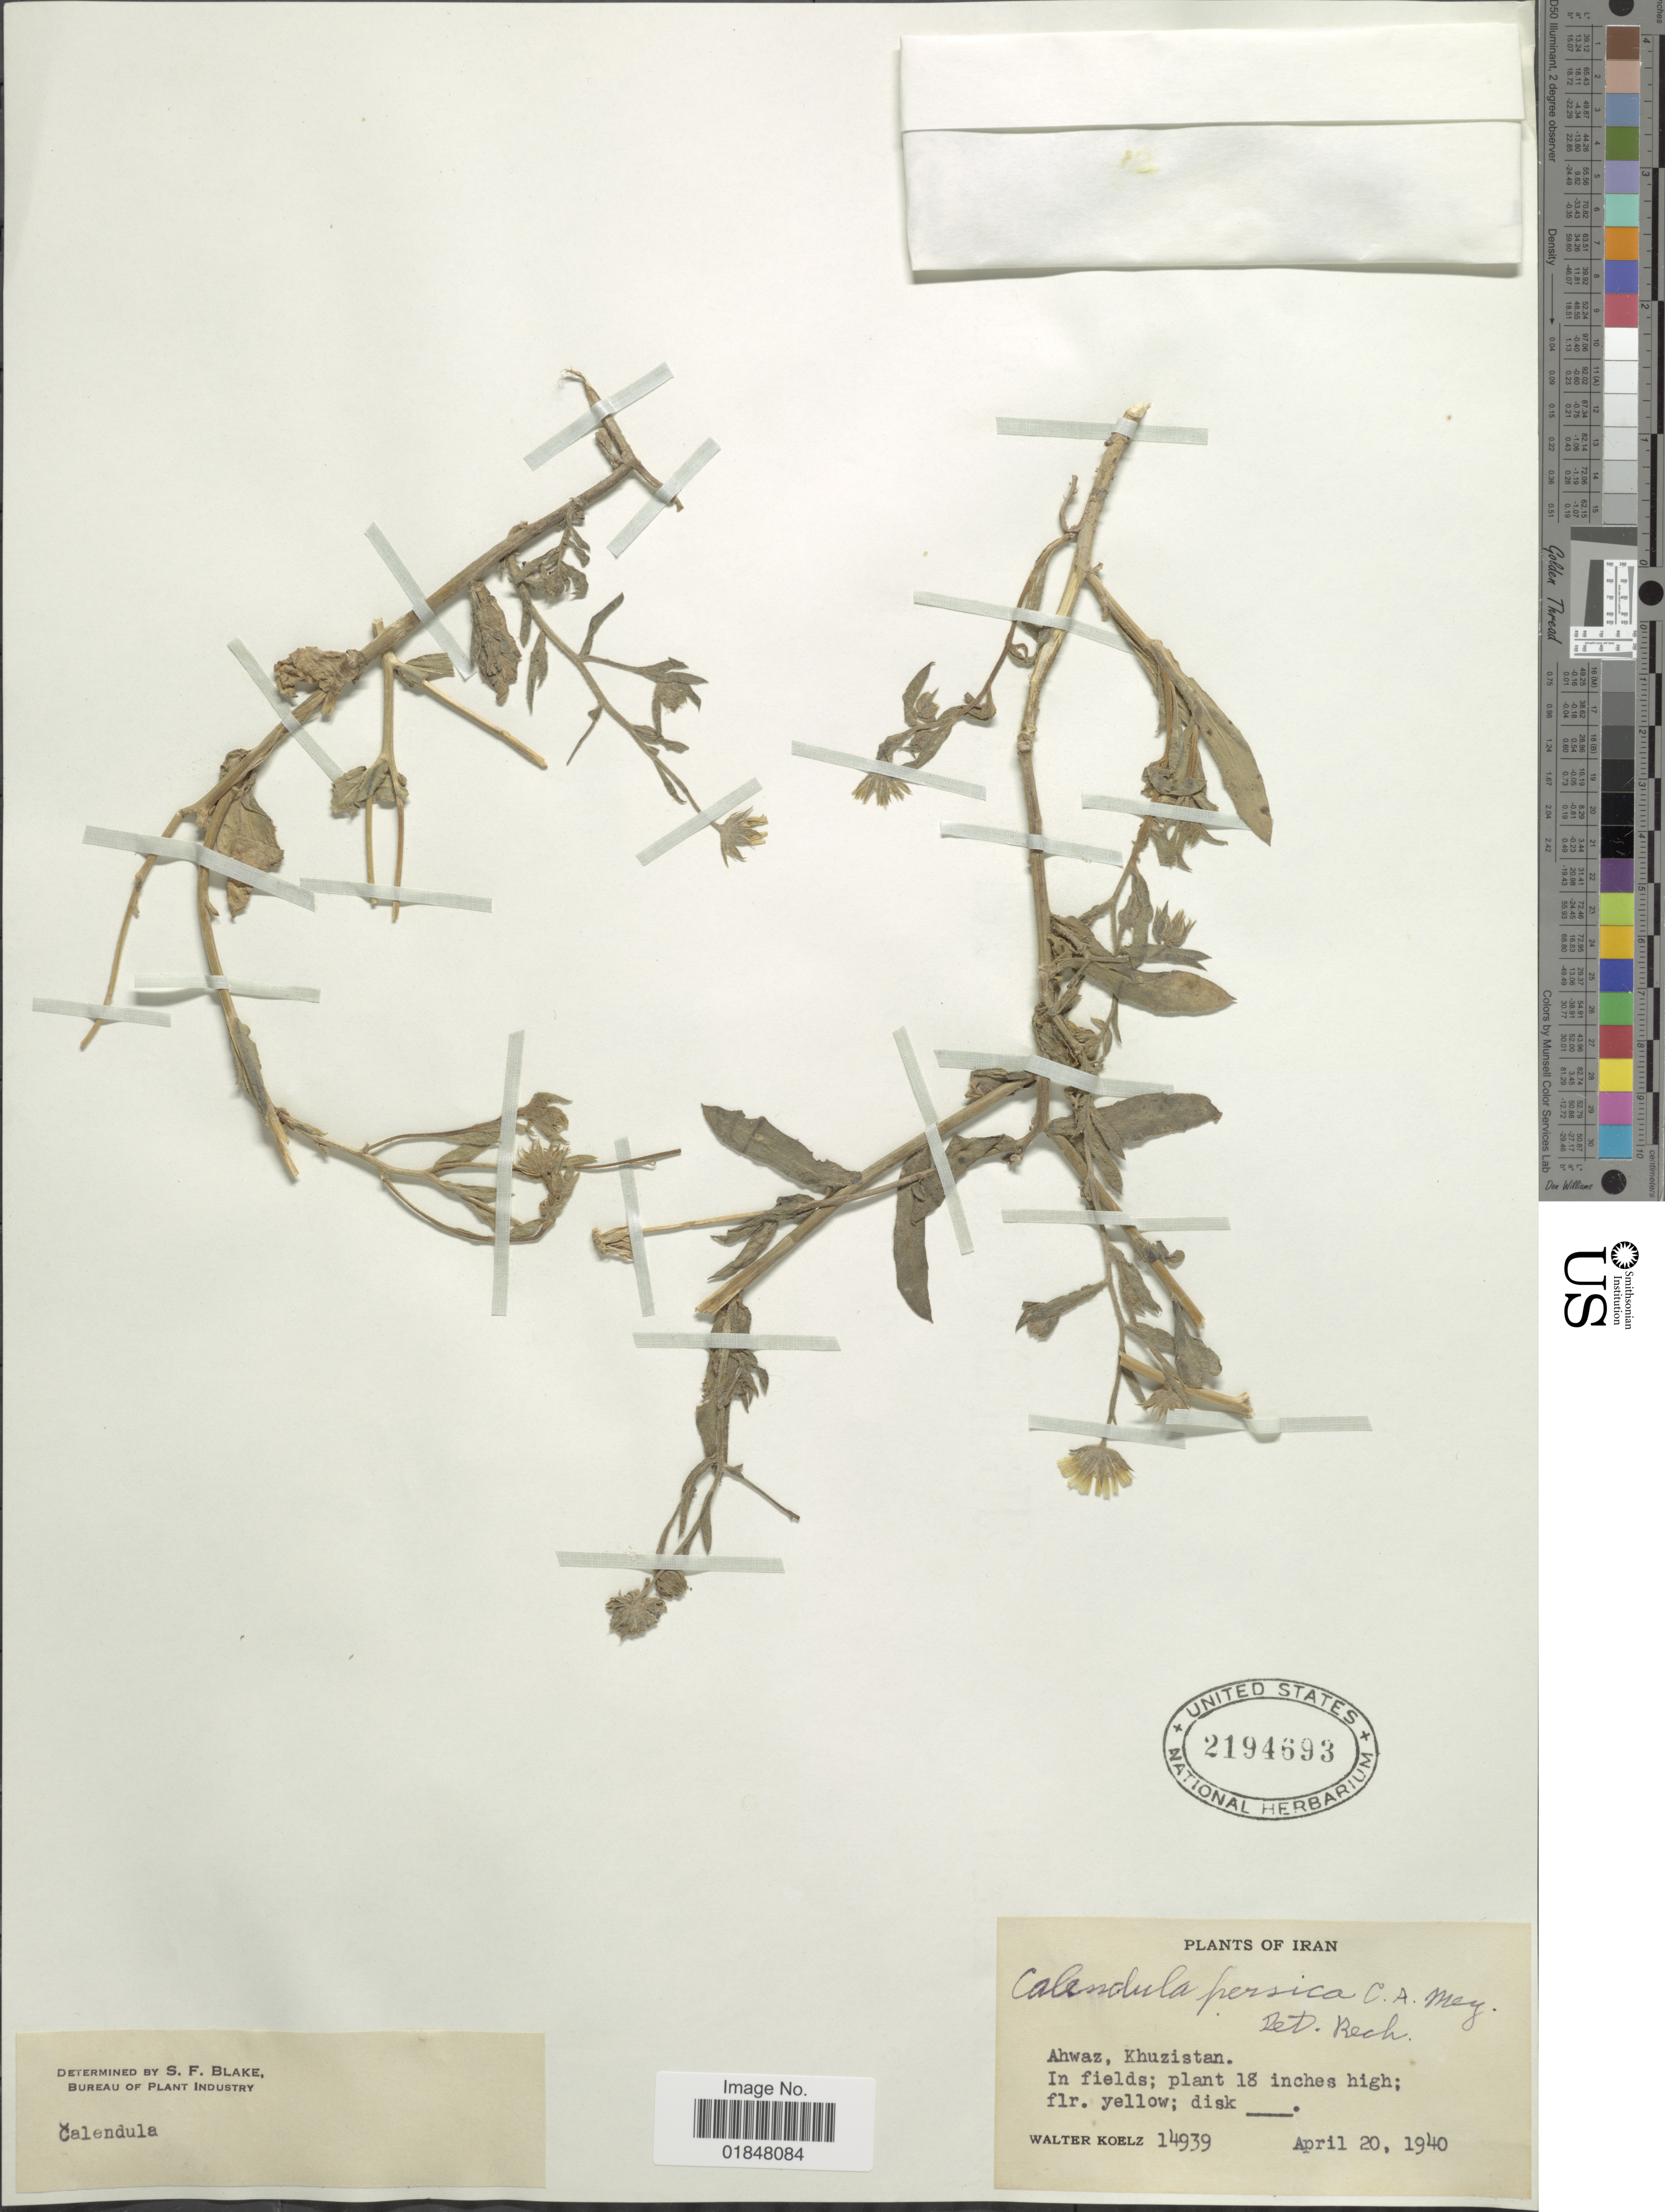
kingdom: Plantae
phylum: Tracheophyta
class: Magnoliopsida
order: Asterales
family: Asteraceae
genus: Calendula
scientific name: Calendula arvensis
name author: L.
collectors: W. N. Koelz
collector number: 14939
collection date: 1940-04-20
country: Iran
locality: Ahwaz, Khuzistan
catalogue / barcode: US 2194693